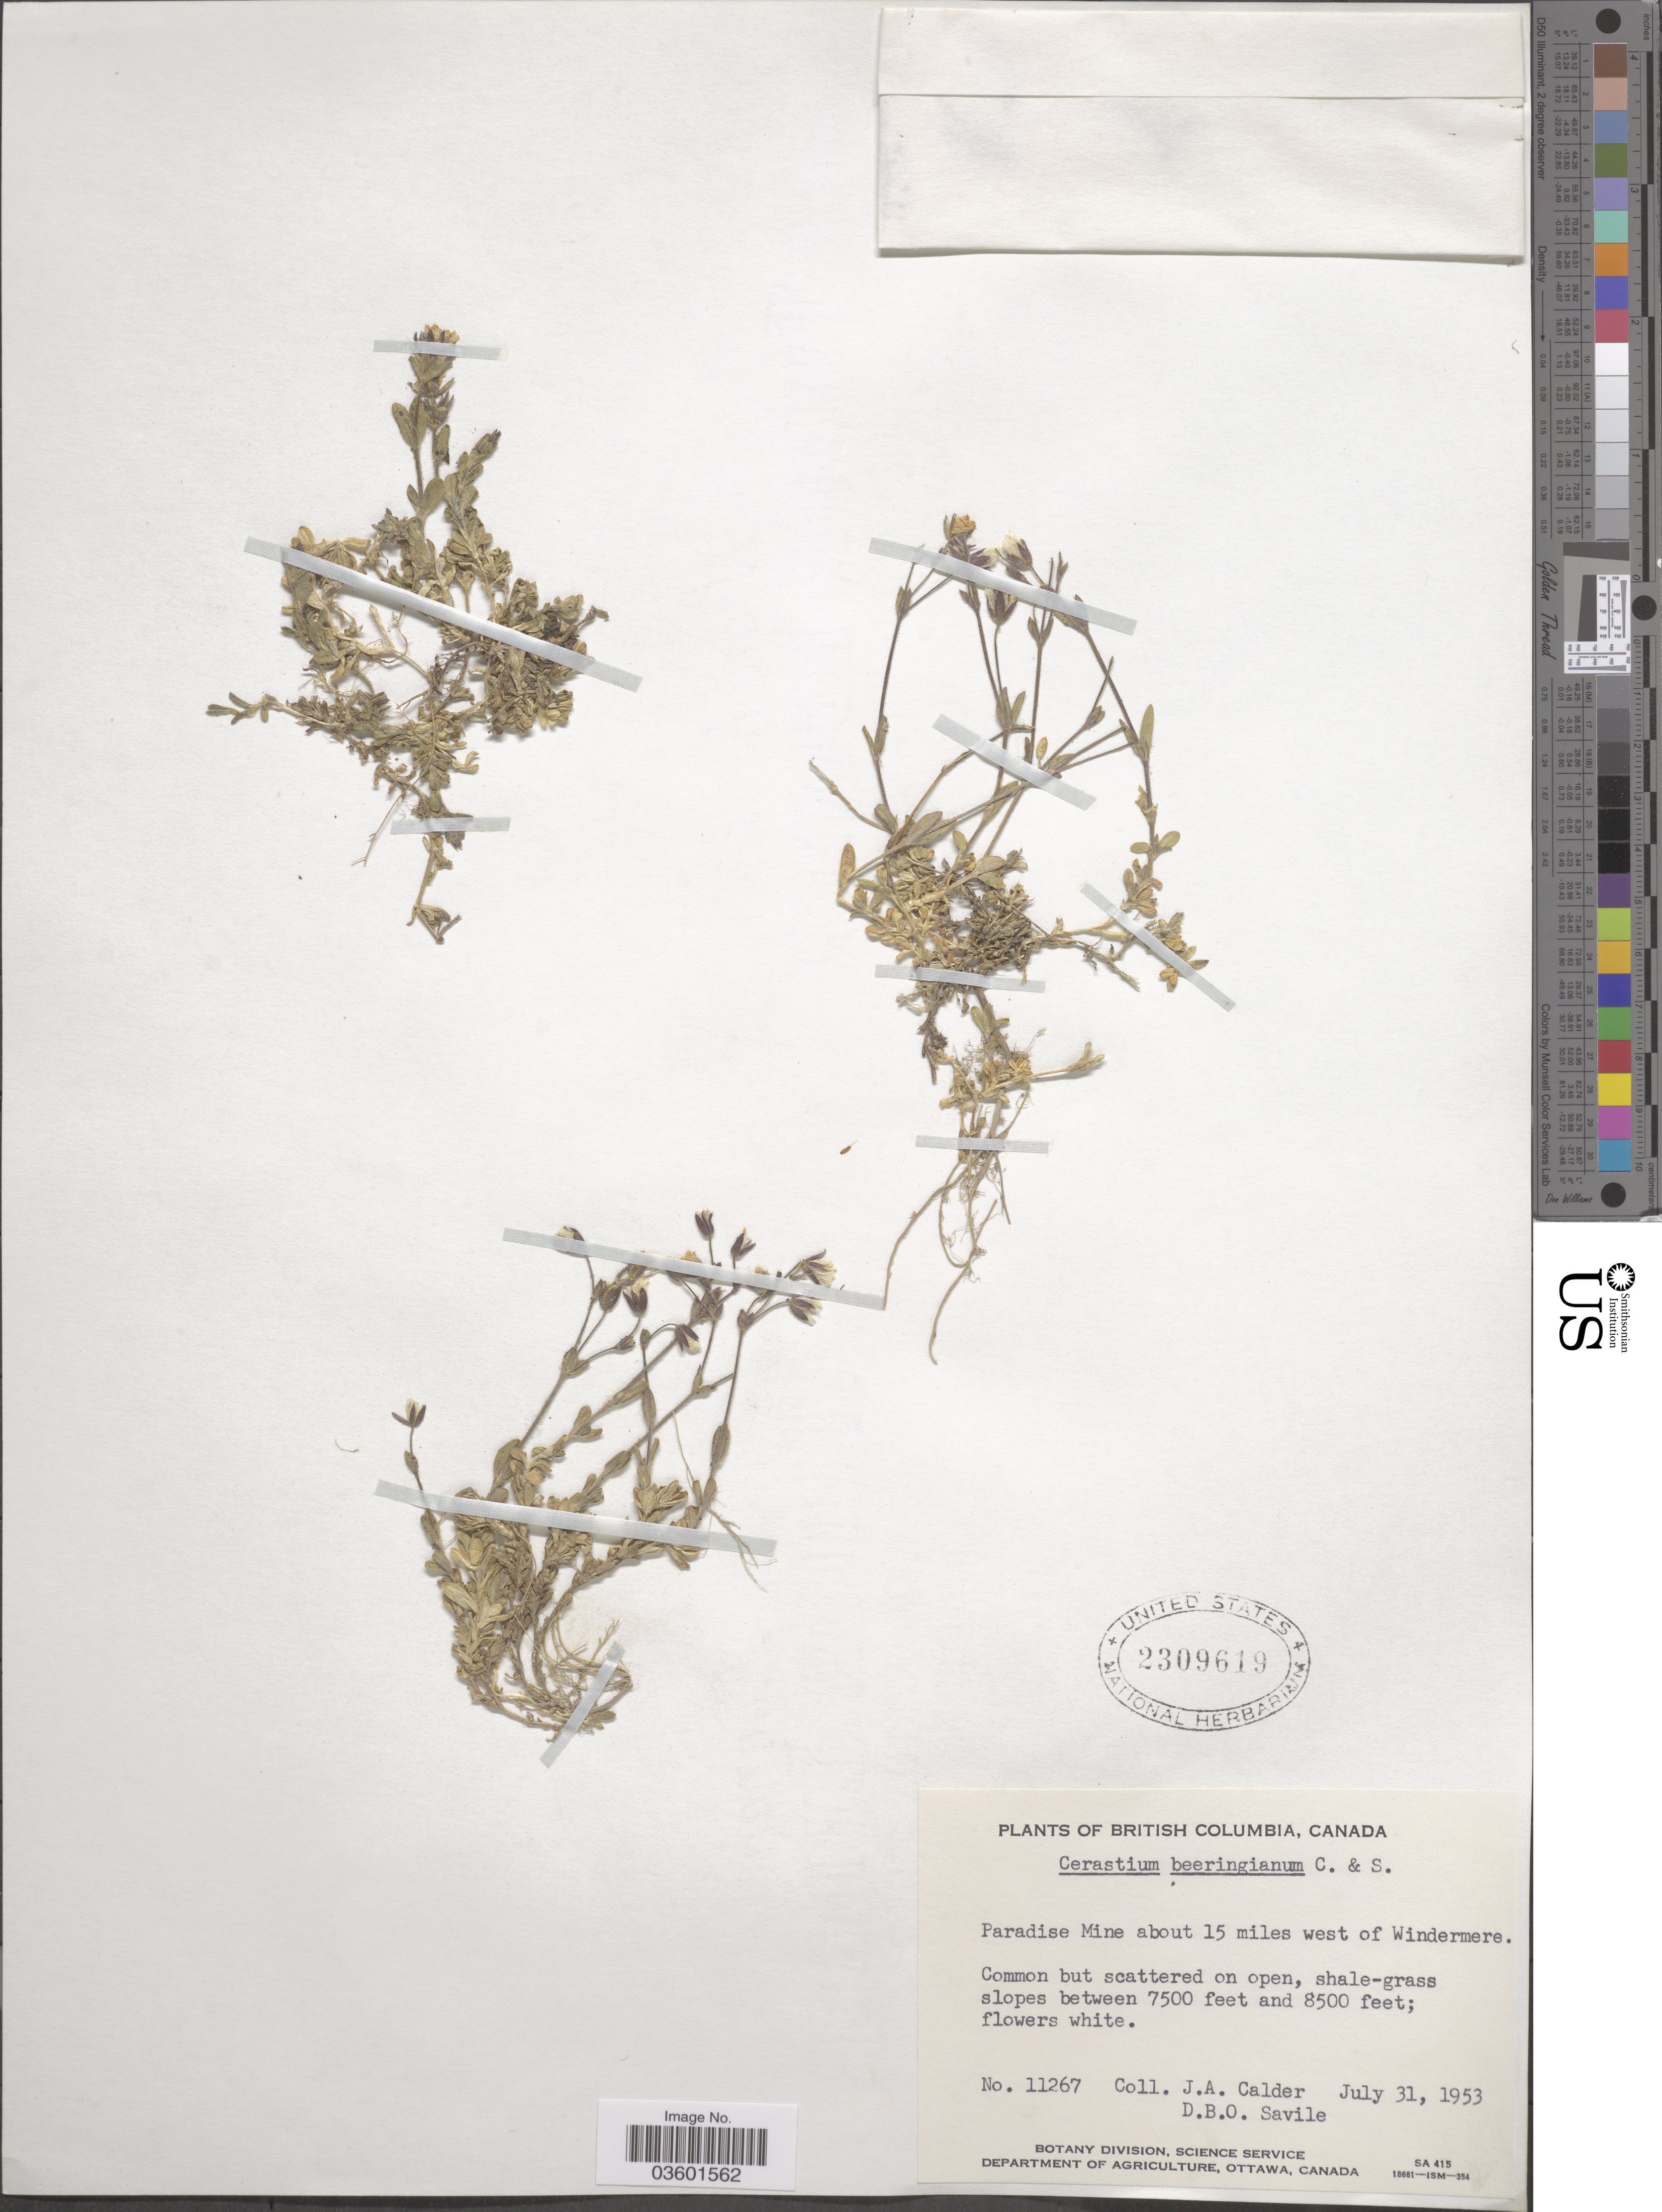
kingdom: Plantae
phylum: Tracheophyta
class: Magnoliopsida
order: Caryophyllales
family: Caryophyllaceae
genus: Cerastium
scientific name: Cerastium beeringianum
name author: Cham. & Schltdl.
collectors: J. A. Calder & D. Savile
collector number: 11267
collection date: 1953-07-31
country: Canada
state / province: British Columbia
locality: Paradise Mine about 15 miles west of Windermere.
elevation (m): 2286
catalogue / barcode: US 2309619